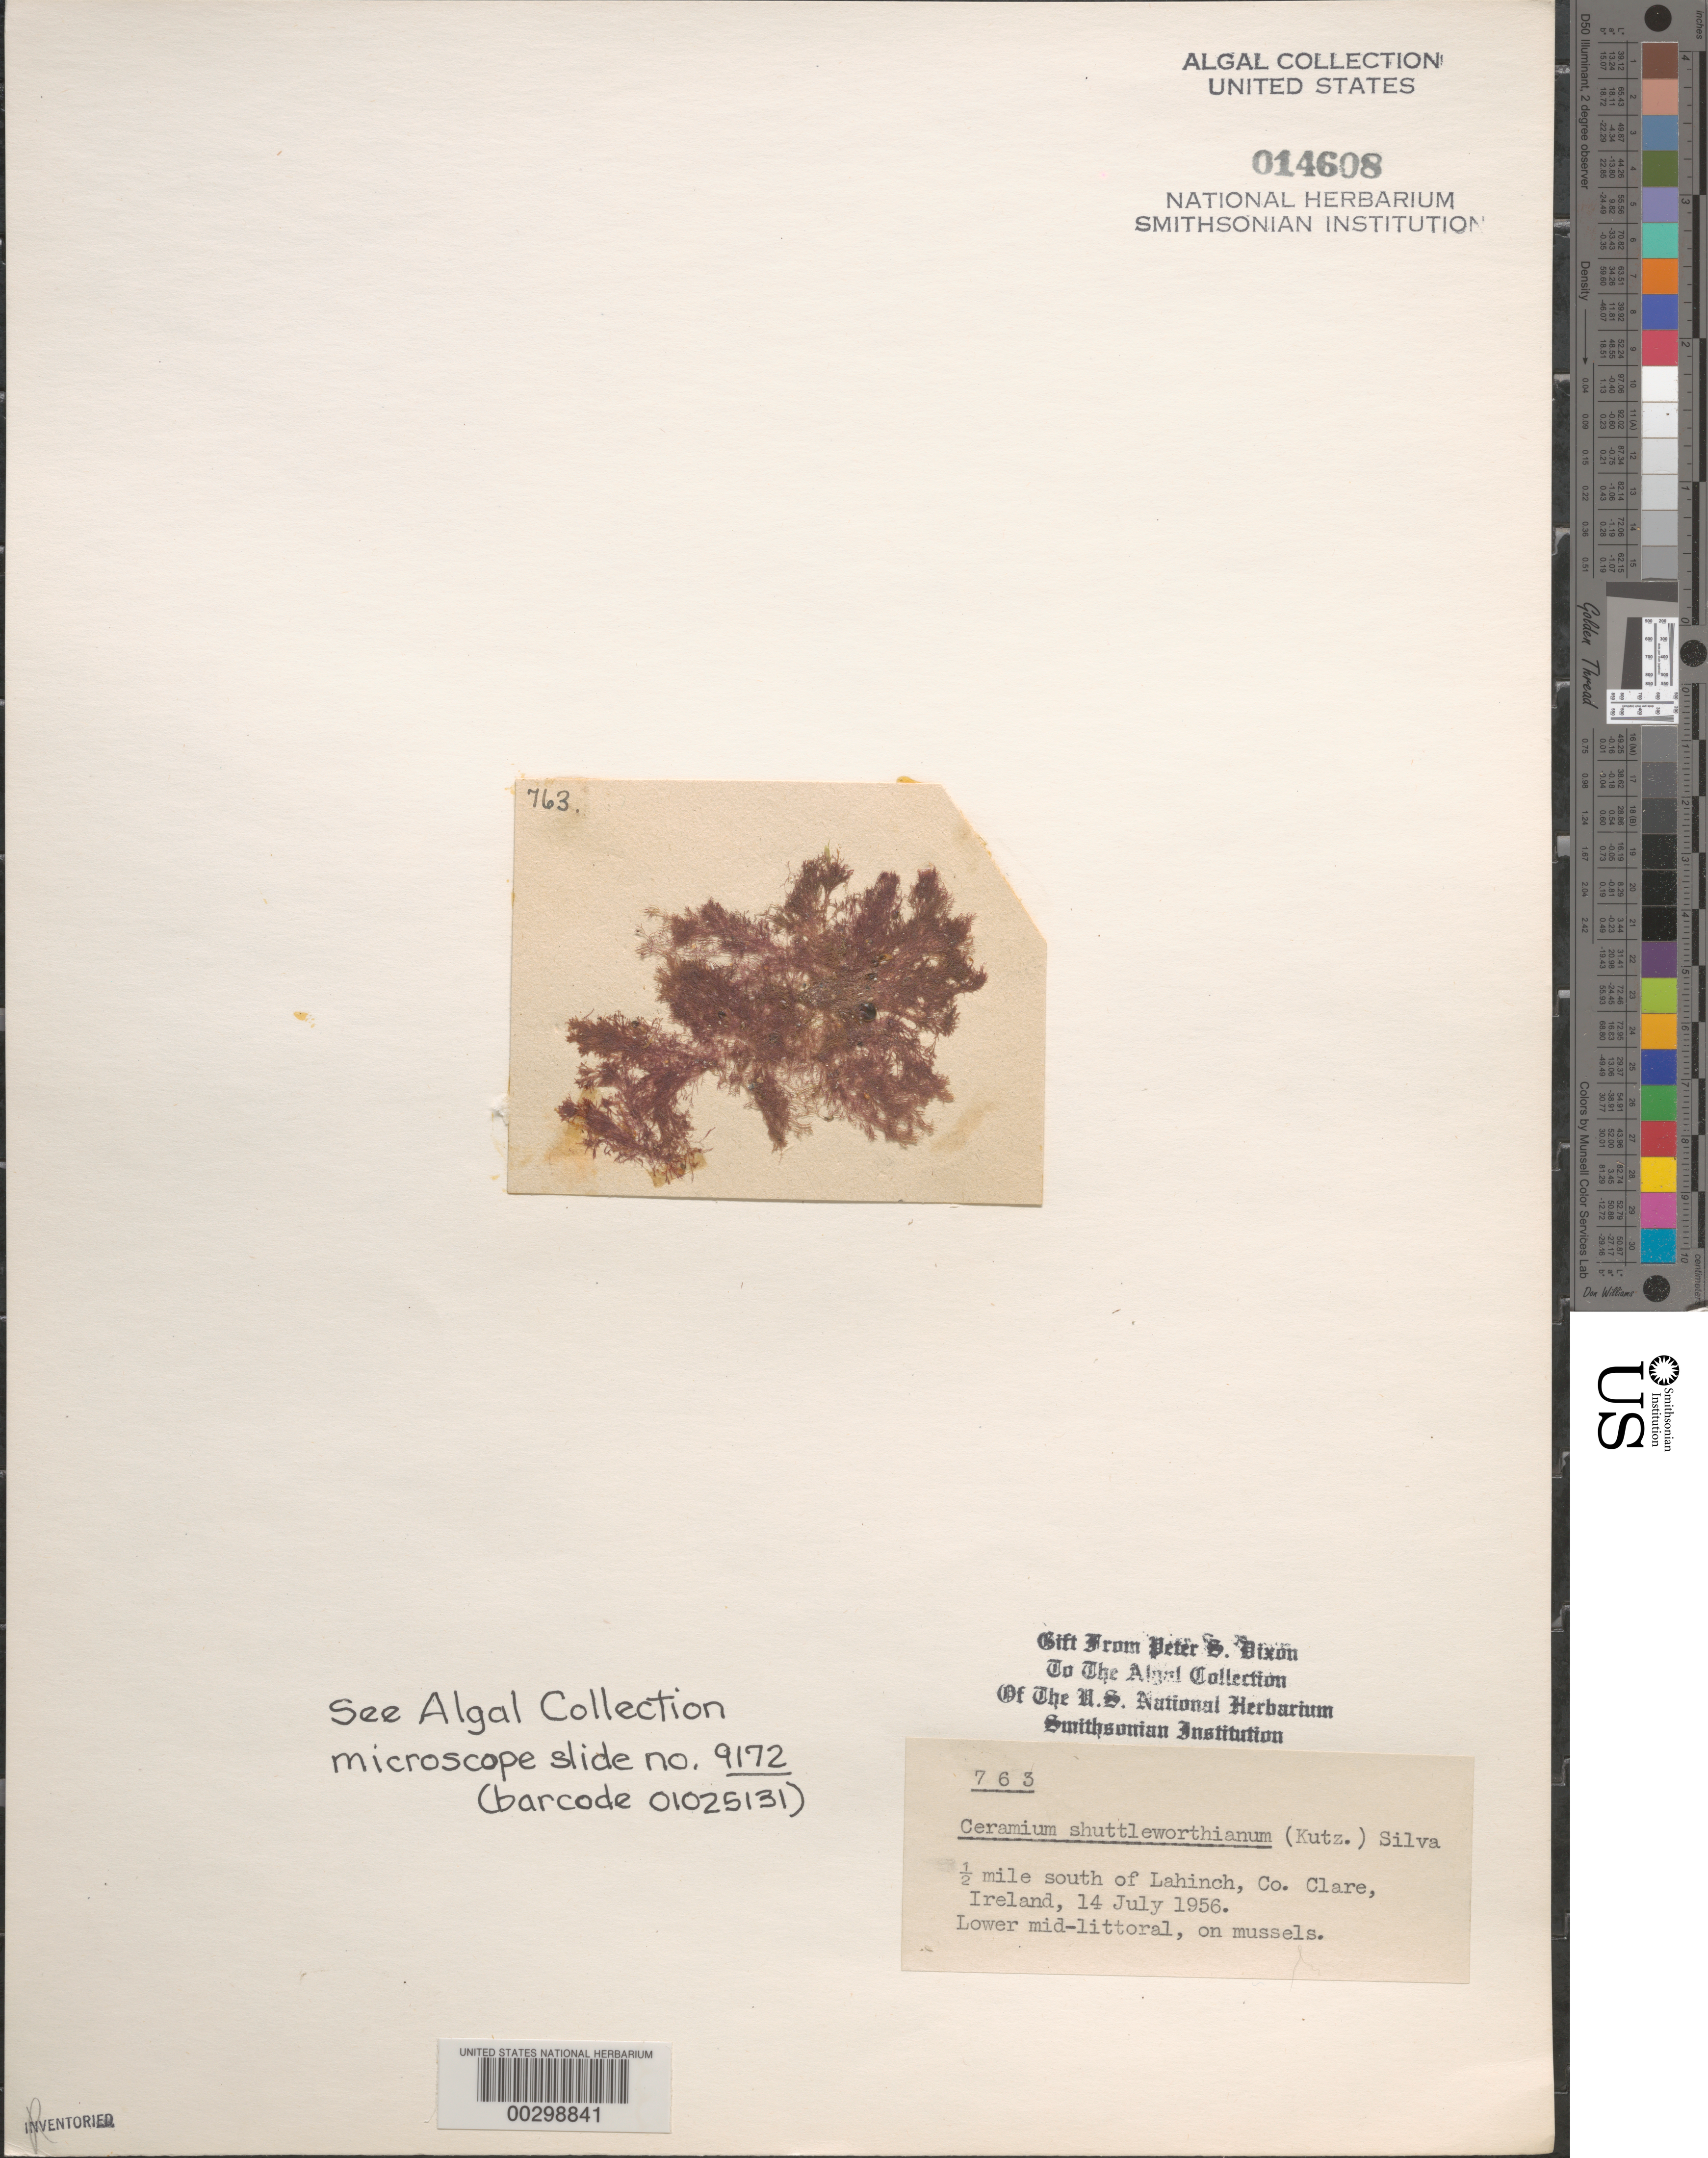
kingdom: Plantae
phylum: Rhodophyta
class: Florideophyceae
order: Ceramiales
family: Ceramiaceae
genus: Ceramium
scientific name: Ceramium shuttleworthianum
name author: (Kütz.) Rabenh.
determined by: Dixon, P. S.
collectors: P. S. Dixon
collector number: PSD 763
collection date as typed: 14 Jul 1956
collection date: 1956-07-14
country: Ireland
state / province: Munster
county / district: Clare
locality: South of Lahinch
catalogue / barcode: US 14608